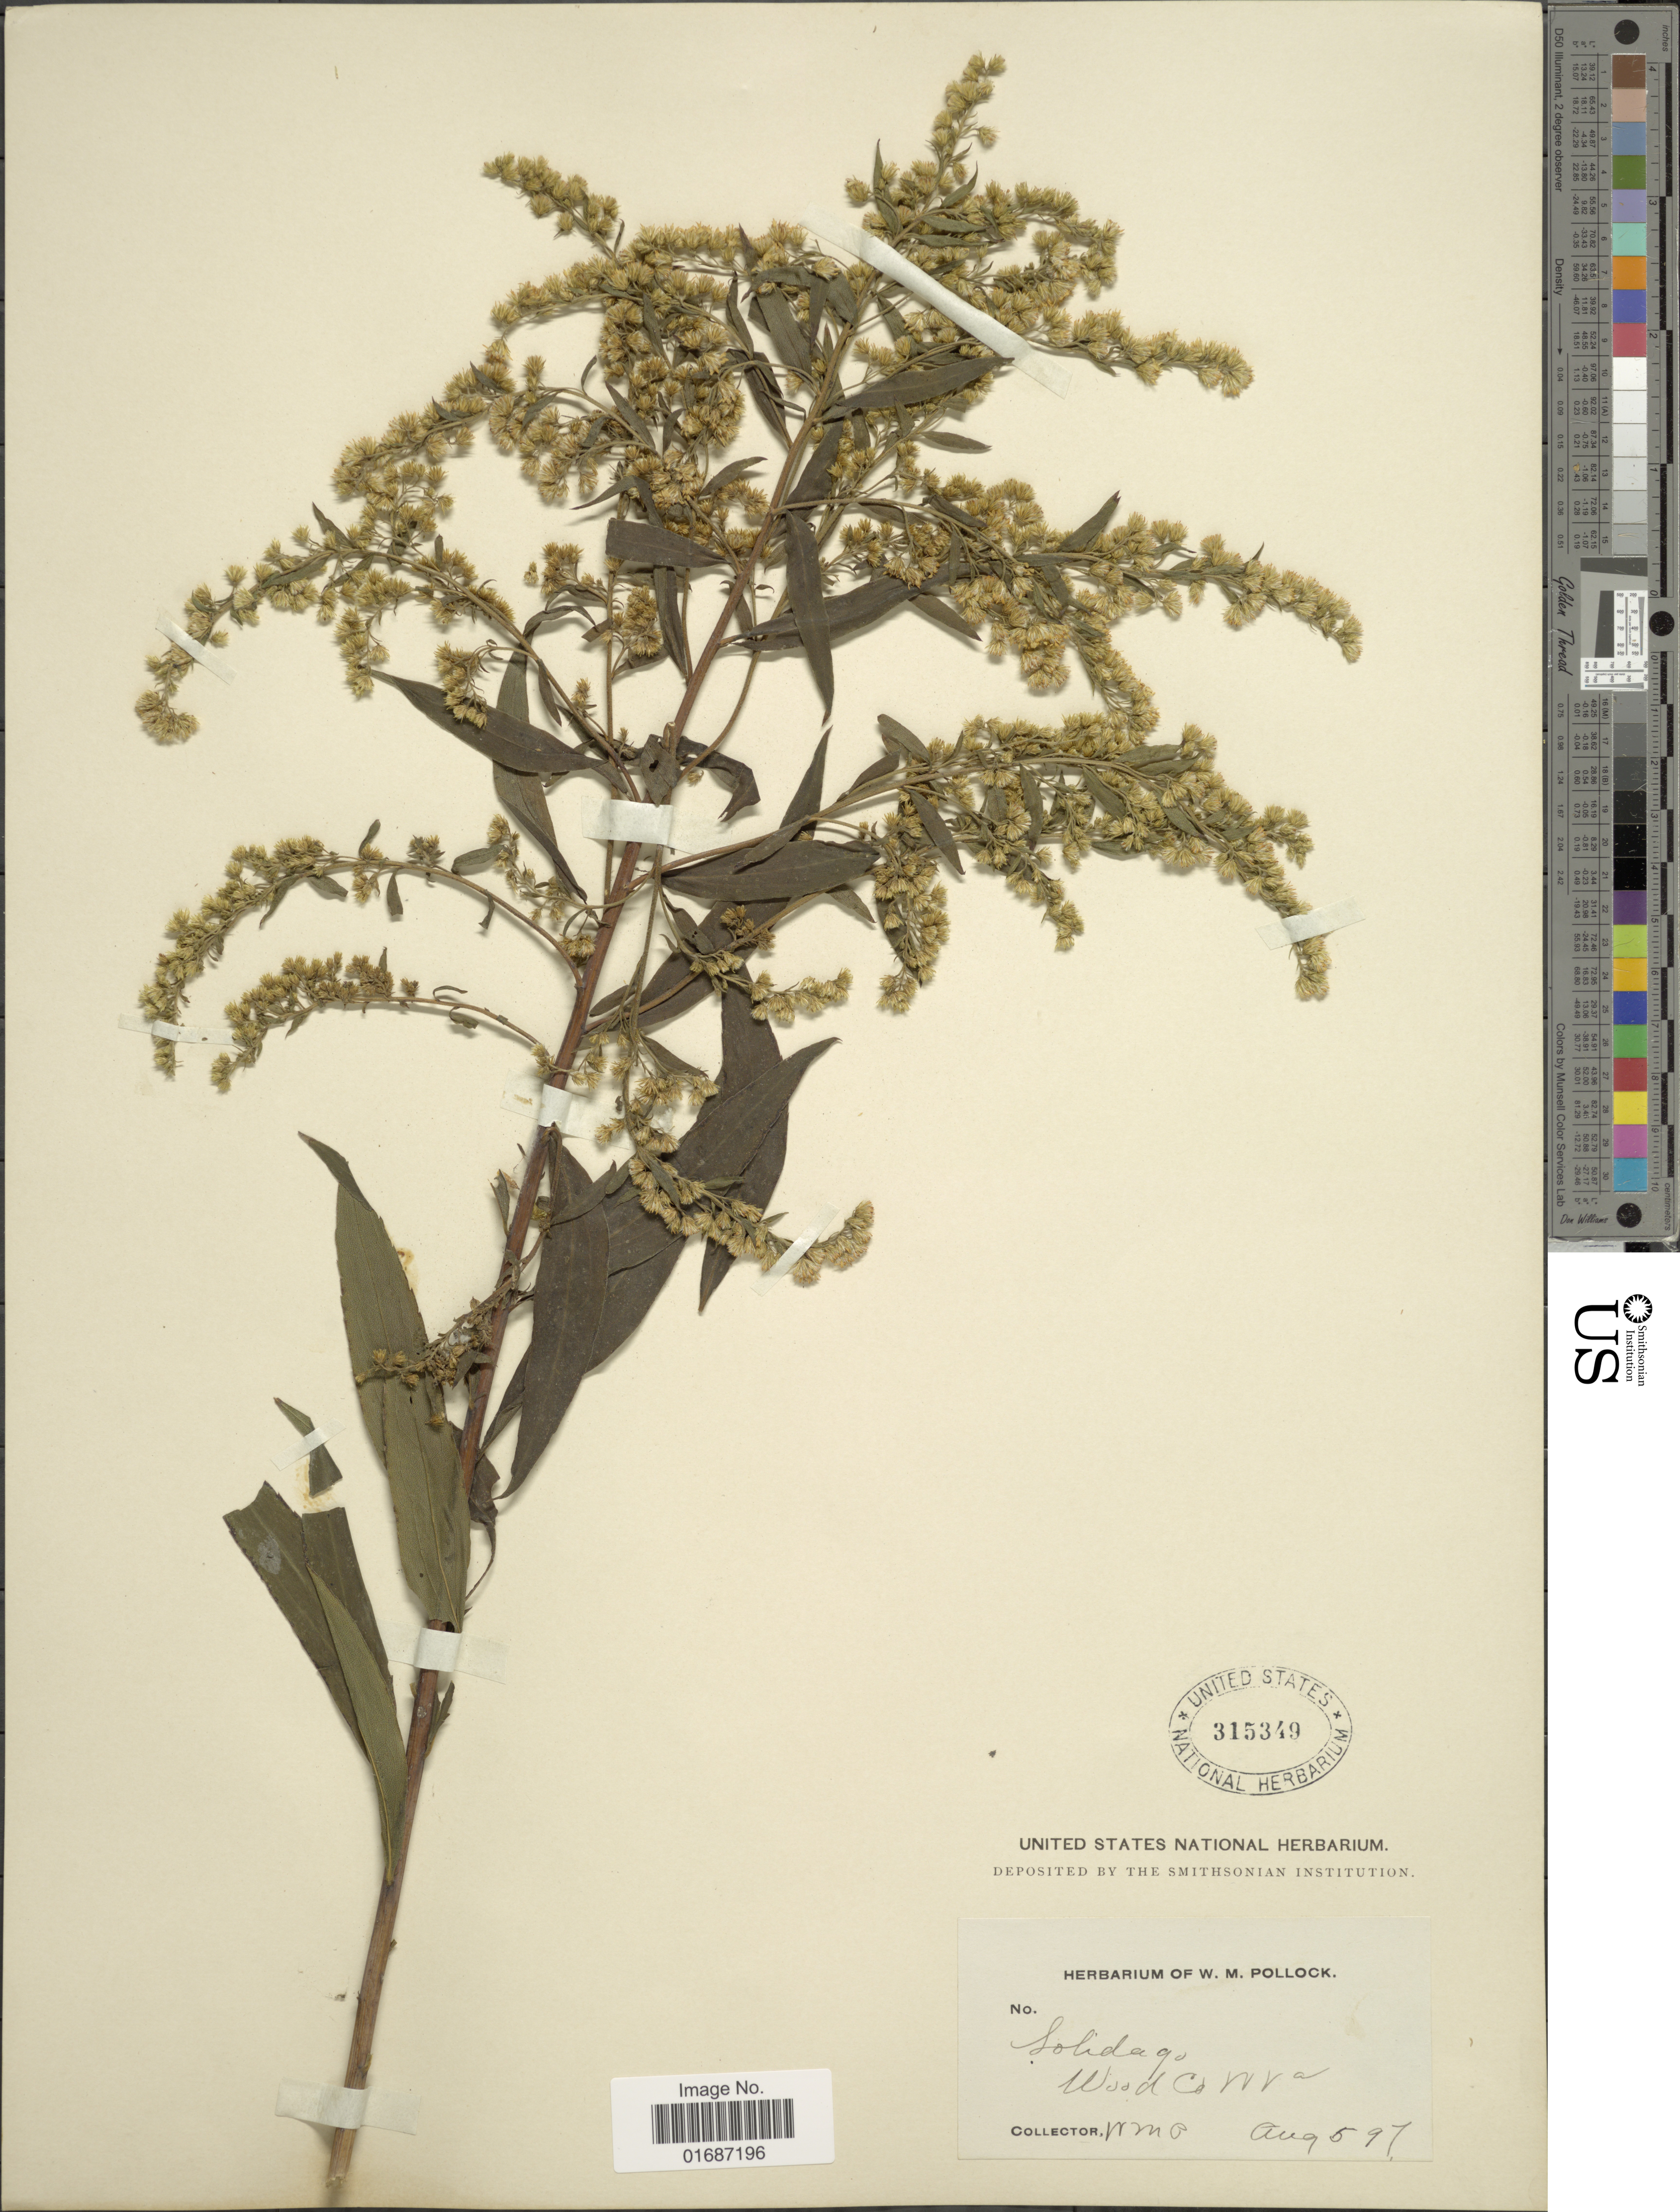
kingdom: Plantae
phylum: Tracheophyta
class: Magnoliopsida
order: Asterales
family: Asteraceae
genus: Solidago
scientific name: Solidago gigantea var. leiophylla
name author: Fernald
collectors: W. M. Pollock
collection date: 1897-08-05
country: United States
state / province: West Virginia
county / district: Wood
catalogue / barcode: US 315349